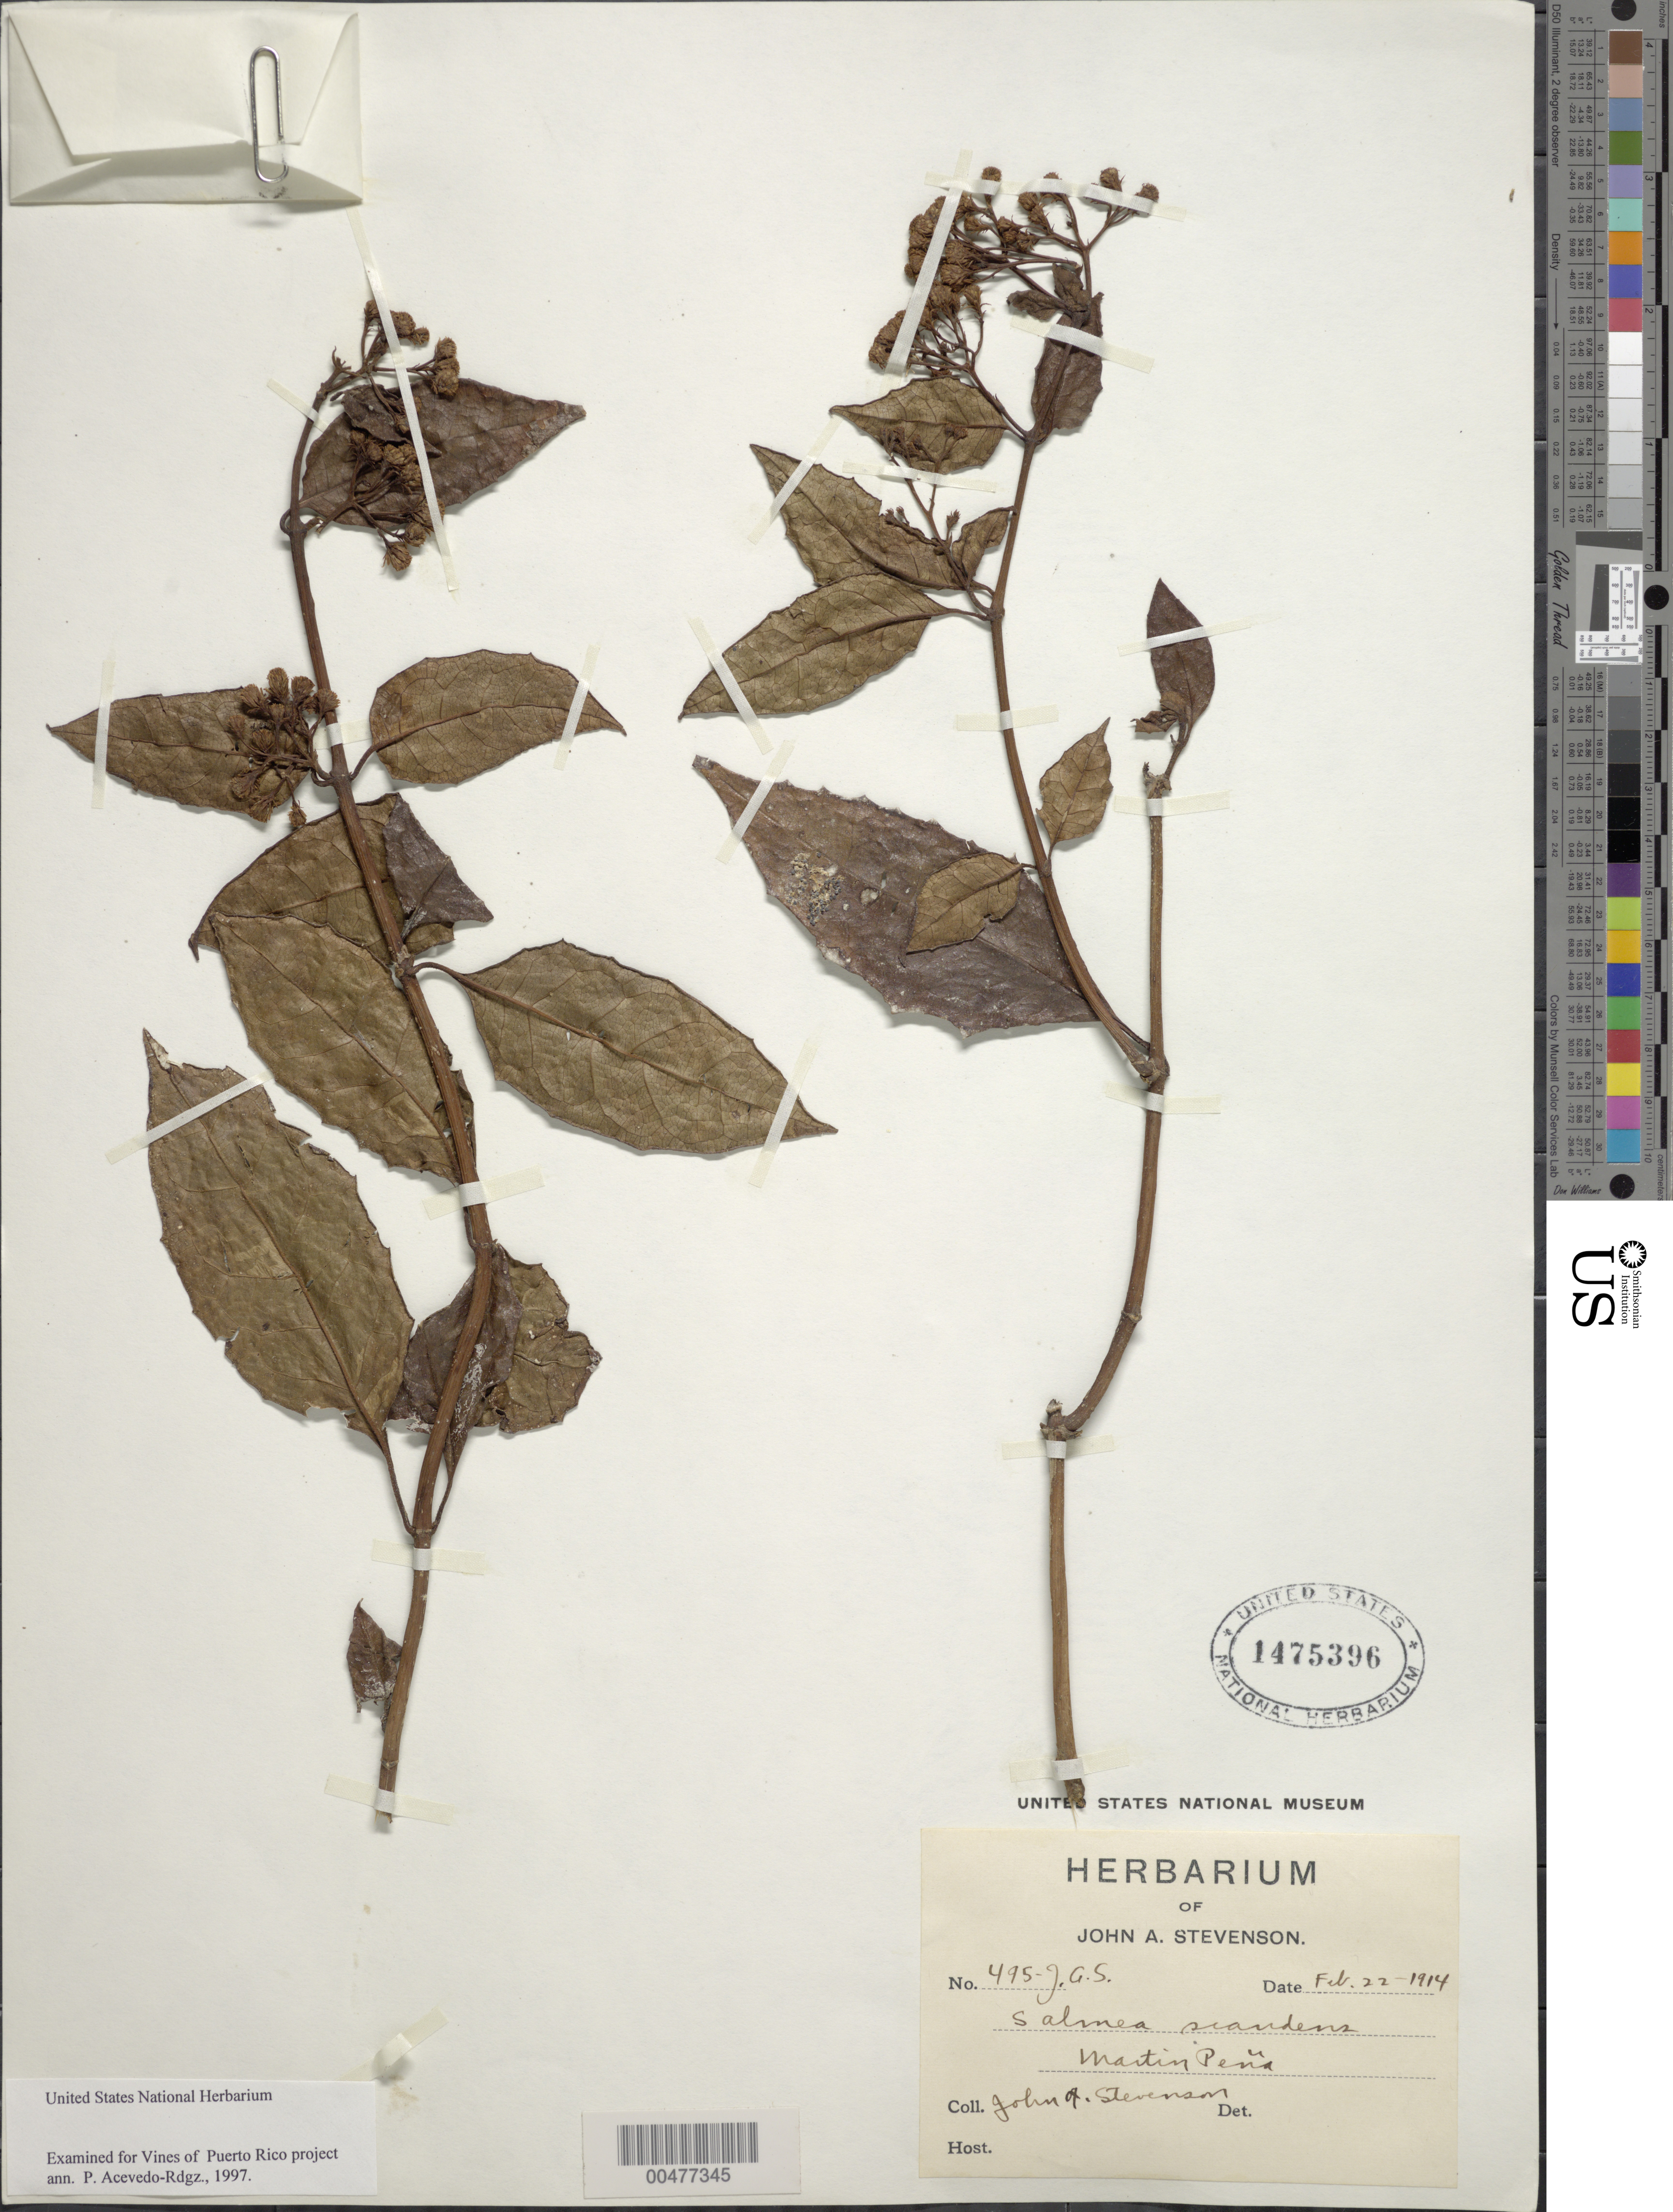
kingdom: Plantae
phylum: Tracheophyta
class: Magnoliopsida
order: Asterales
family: Asteraceae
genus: Salmea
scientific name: Salmea scandens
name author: (L.) DC.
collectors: J. Stevenson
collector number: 495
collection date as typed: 22 Feb 1914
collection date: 1914-02-22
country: Puerto Rico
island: Greater Antilles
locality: Martin Peña.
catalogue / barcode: US 1475396